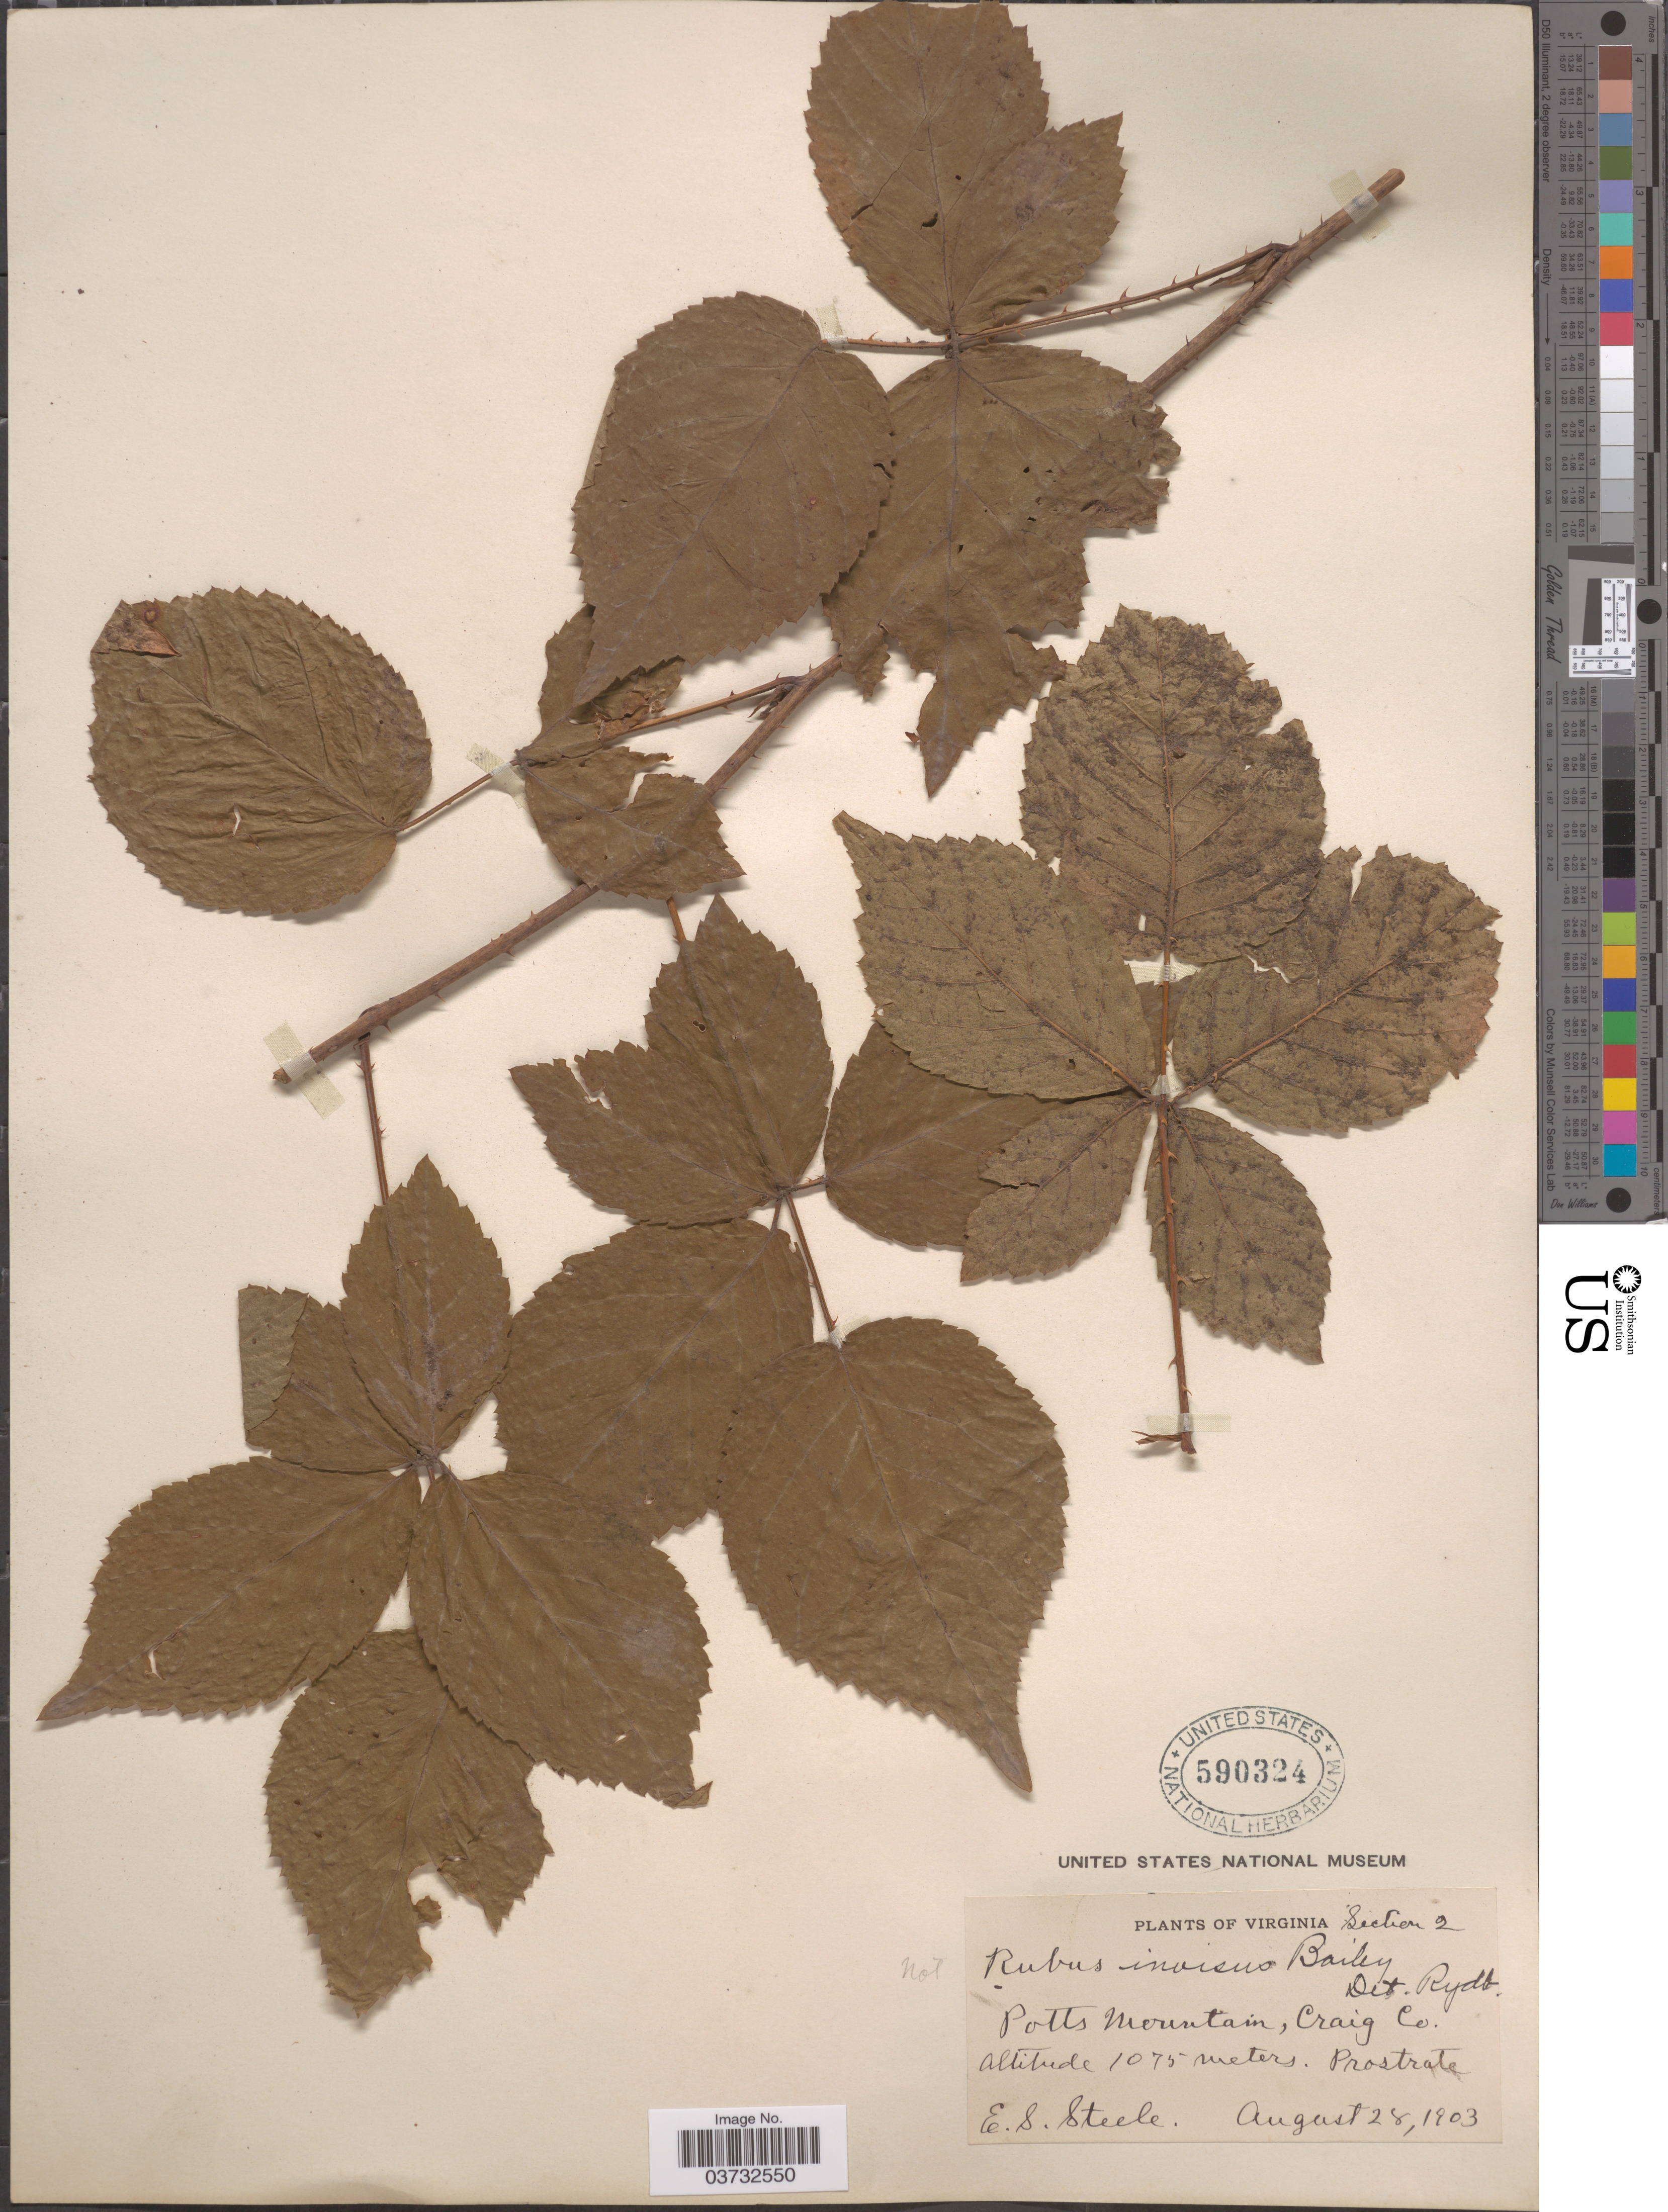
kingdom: Plantae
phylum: Tracheophyta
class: Magnoliopsida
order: Rosales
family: Rosaceae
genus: Rubus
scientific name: Rubus sp.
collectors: E. Steele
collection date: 1903-08-28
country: United States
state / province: Virginia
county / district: Craig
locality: Potts Mountain, Craig Co. Prostrate [unsure placement]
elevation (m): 1075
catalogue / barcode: US 590324